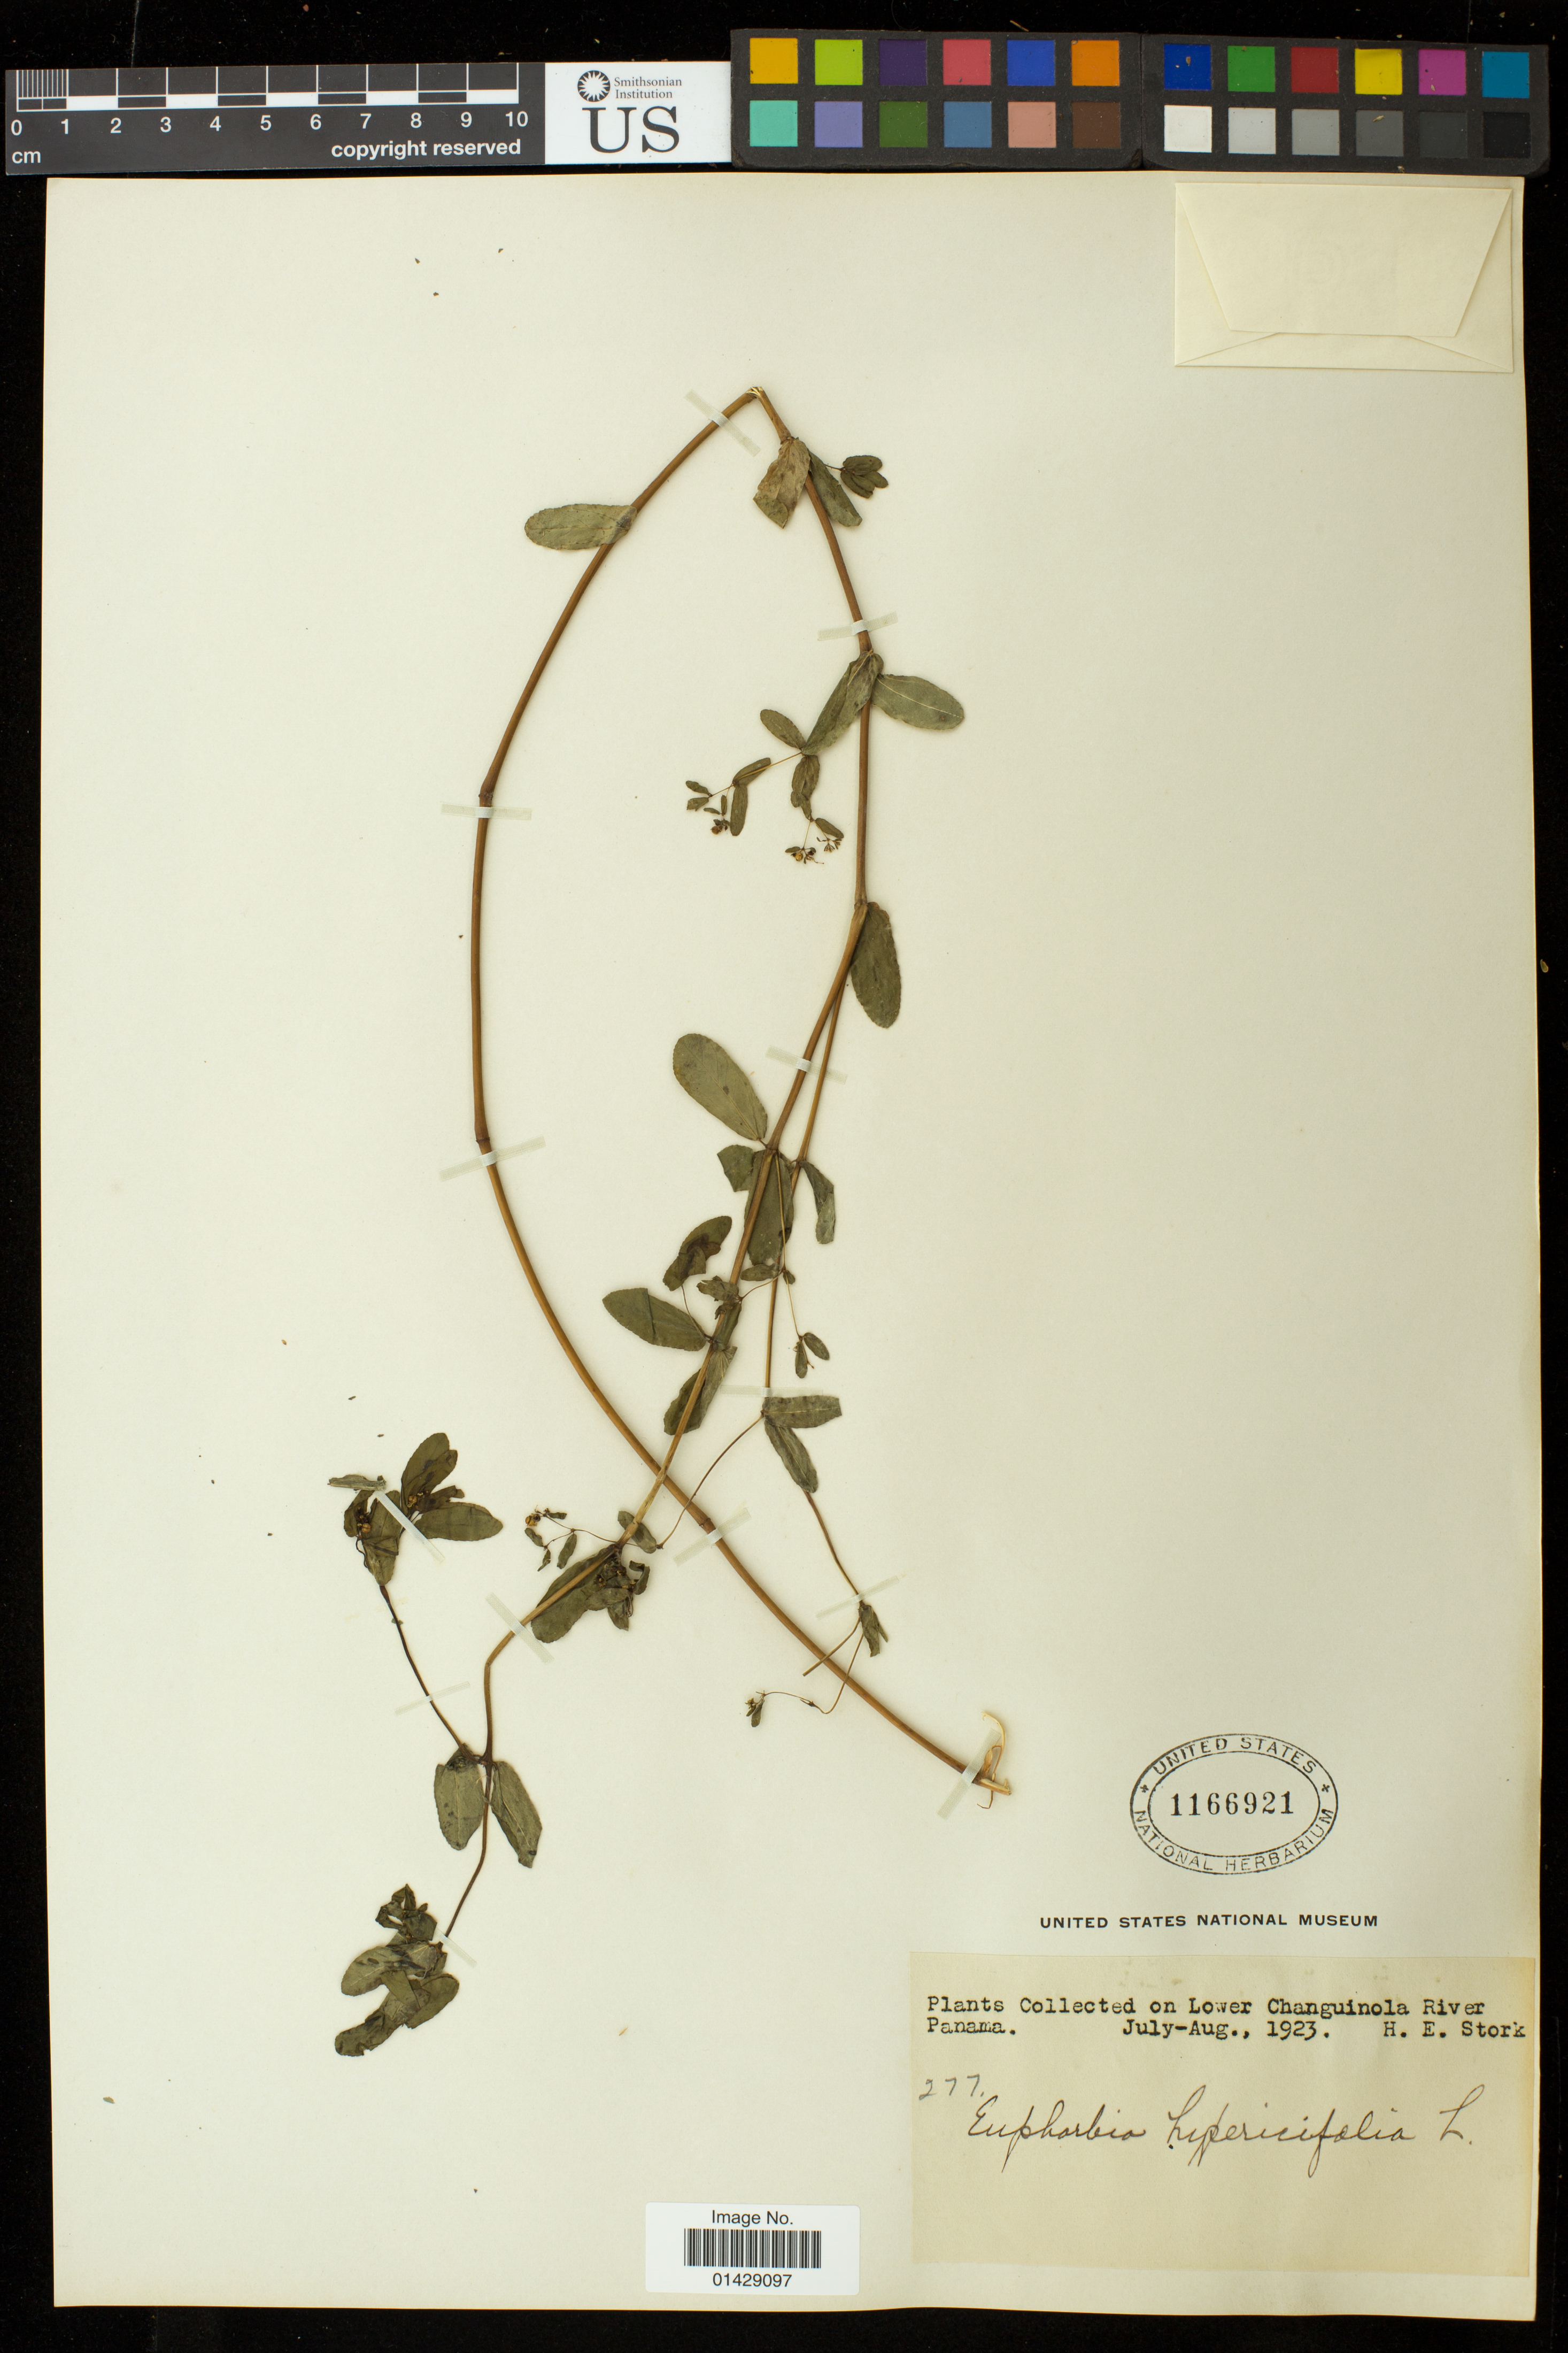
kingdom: Plantae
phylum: Tracheophyta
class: Magnoliopsida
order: Malpighiales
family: Euphorbiaceae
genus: Euphorbia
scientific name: Euphorbia hyssopifolia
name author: L.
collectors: H. E. Stork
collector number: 277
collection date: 1923-07/1923-08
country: Panama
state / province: Bocas del Toro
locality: Lower Changuinola River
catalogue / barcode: US 1166921